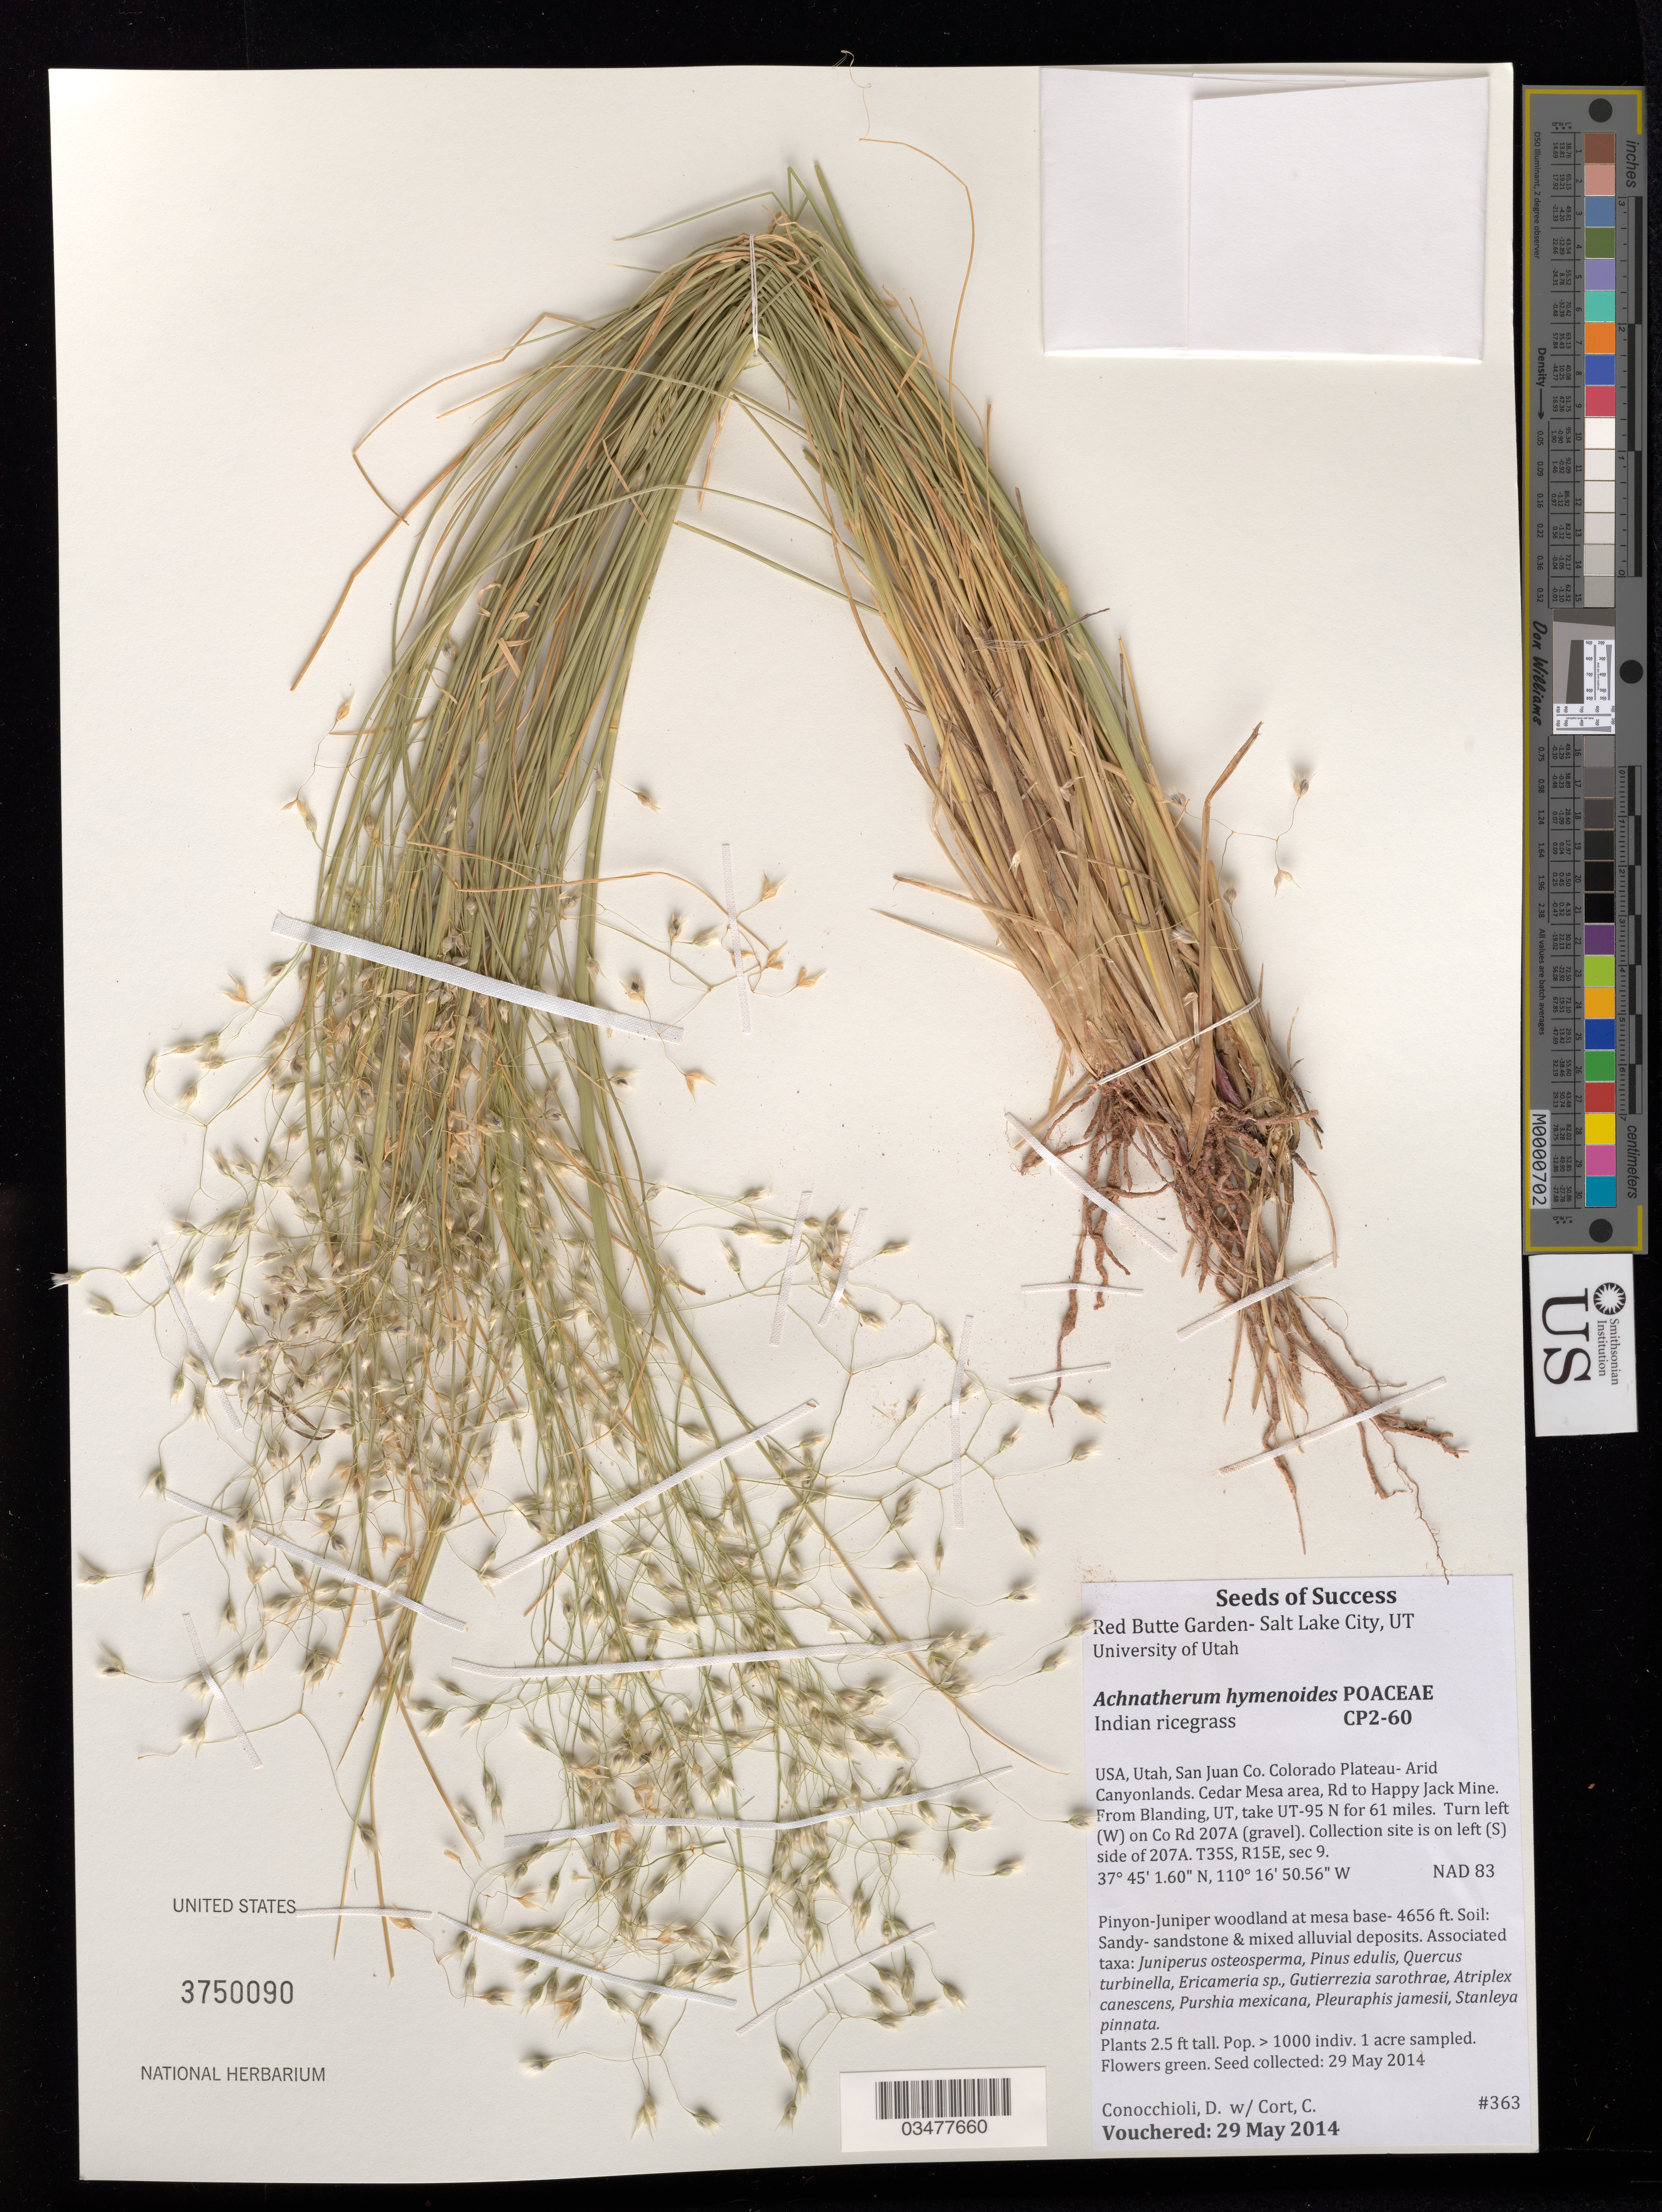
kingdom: Plantae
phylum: Tracheophyta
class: Liliopsida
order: Poales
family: Poaceae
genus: Achnatherum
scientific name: Achnatherum hymenoides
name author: (Roem. & Schult.) Barkworth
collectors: D. Conocchioli & C. Cort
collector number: CP2-60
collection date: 2014-05-29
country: United States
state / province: Utah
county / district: San Juan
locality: Cedar Mesa area, Rd to Happy Jack Mine.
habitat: Pinyon-Juniper woodland at mesa base. Soil: sandy-sandstone and mixed alluvial deposits. With Pinus edulis, Purshia mexicana, Stanleya pinnata, etc.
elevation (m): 1419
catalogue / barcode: US 3750090